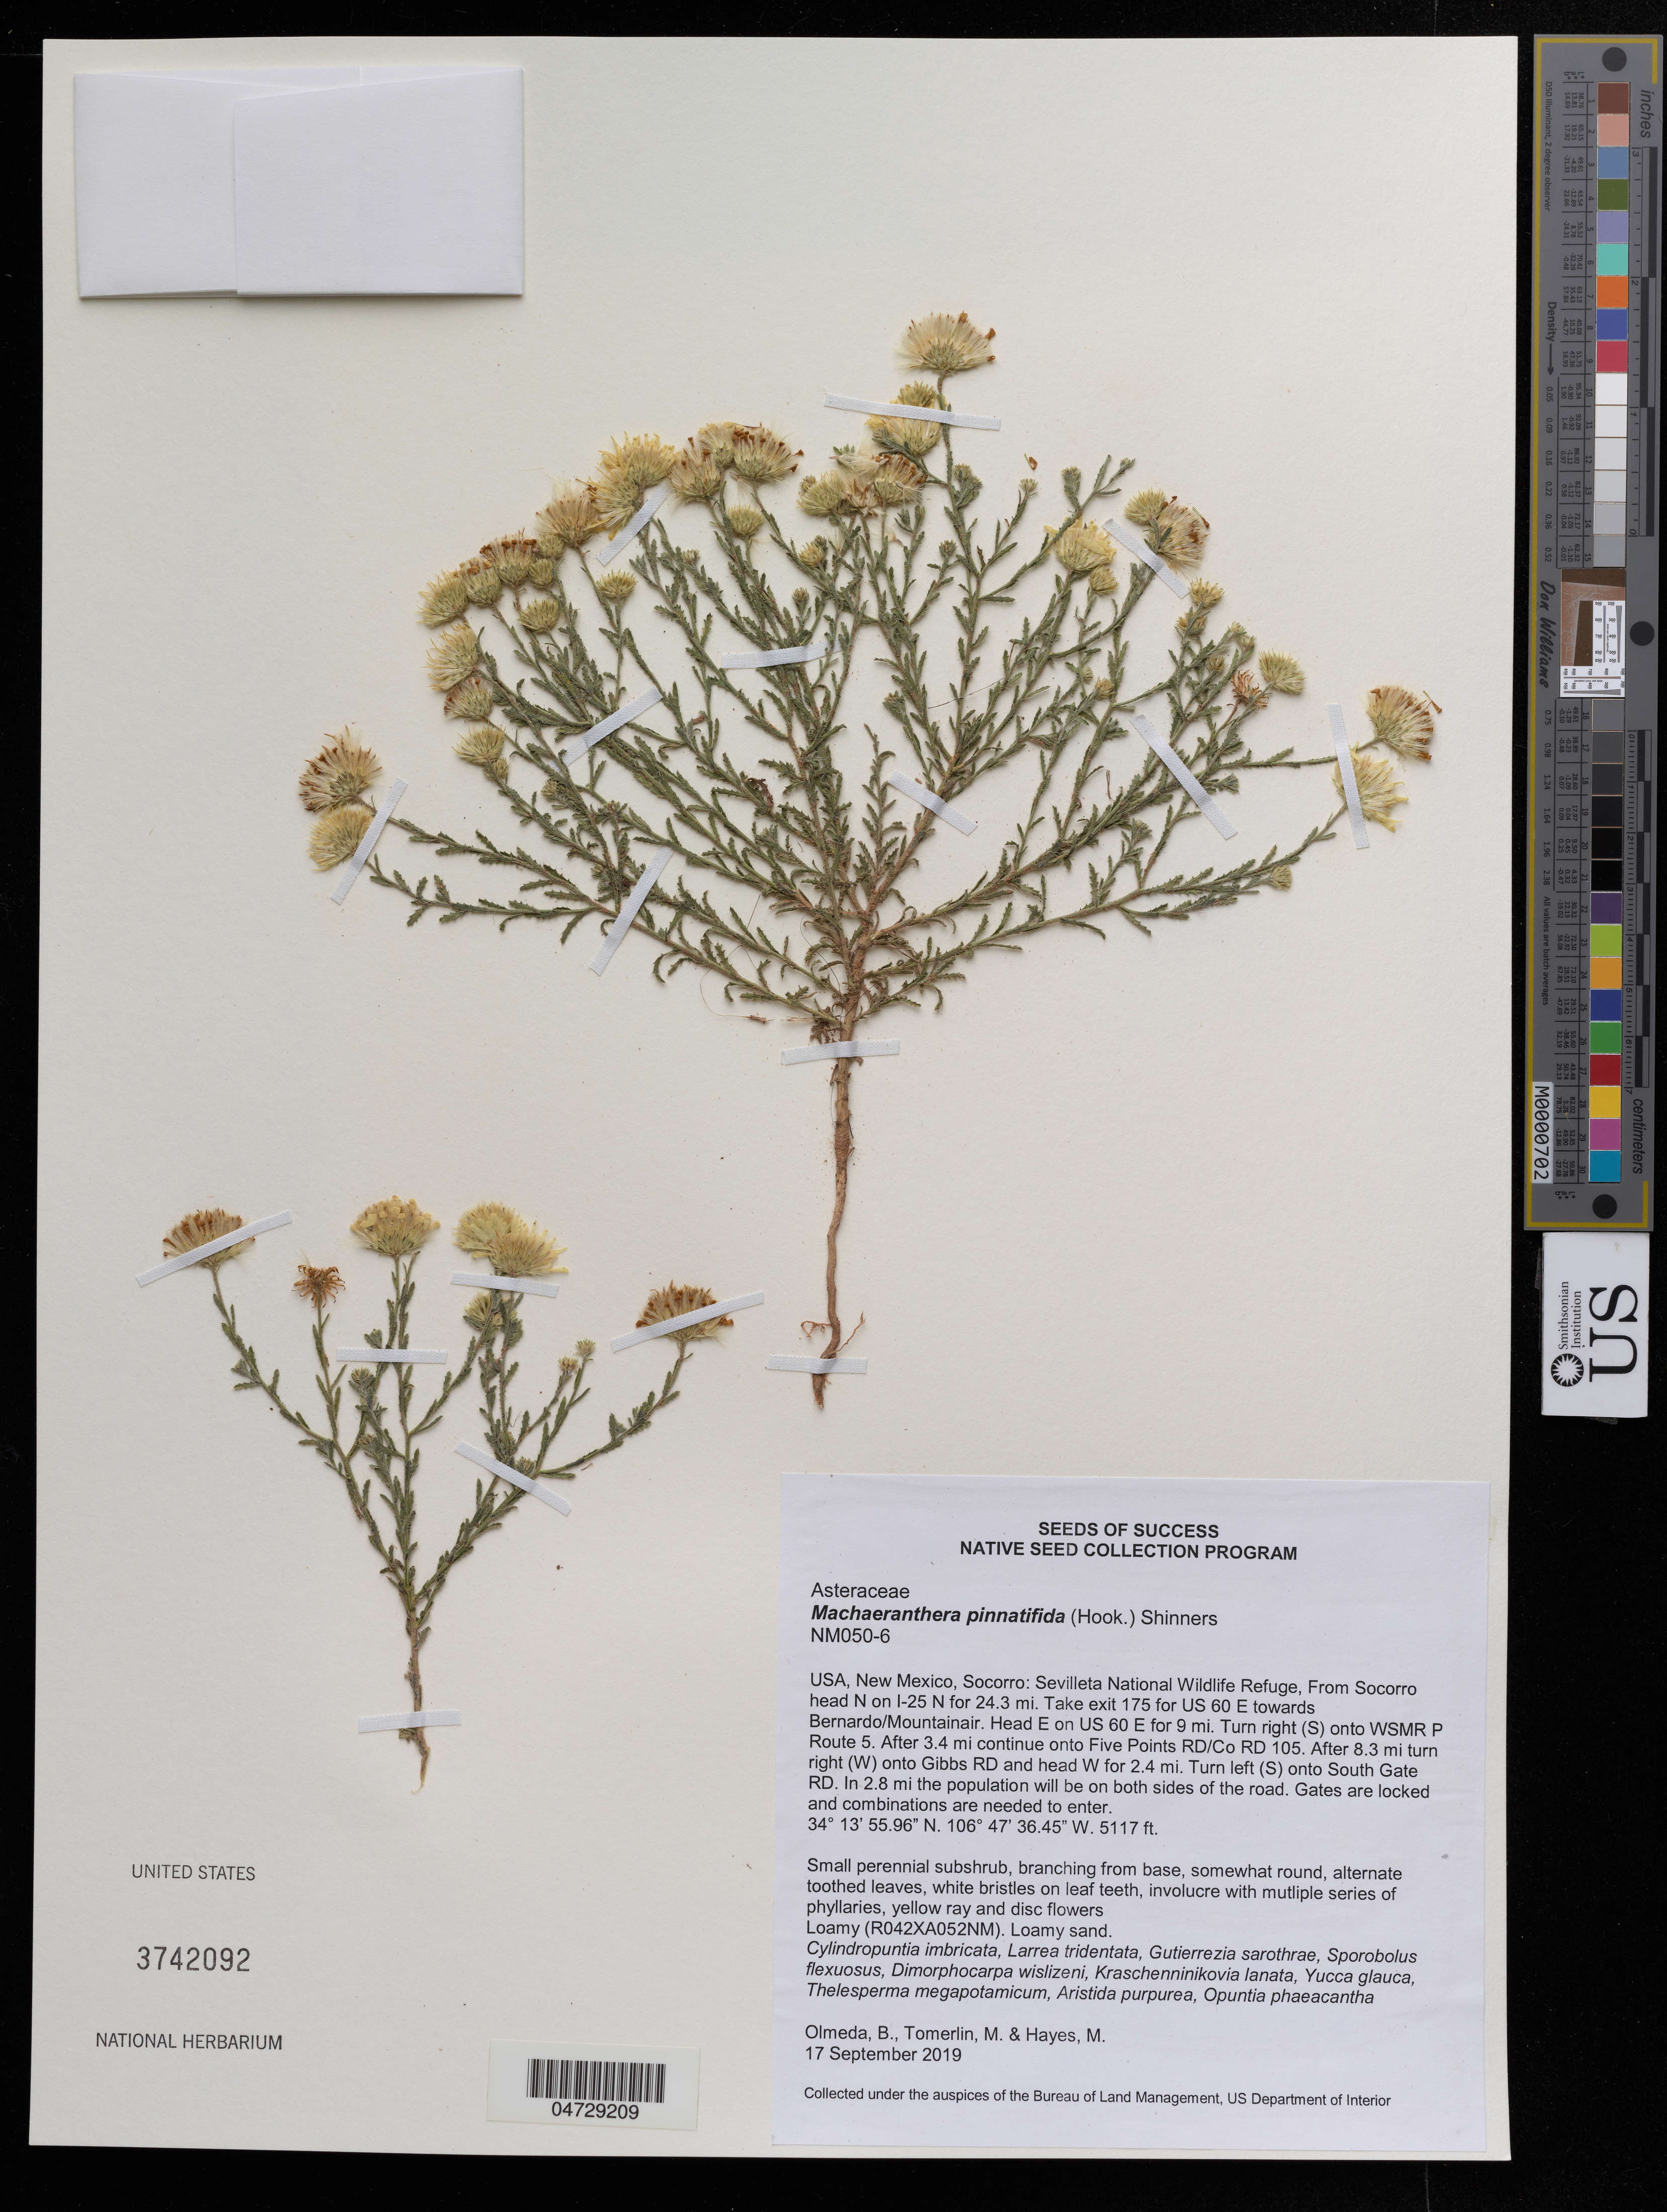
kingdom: Plantae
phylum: Tracheophyta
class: Magnoliopsida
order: Asterales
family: Asteraceae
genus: Machaeranthera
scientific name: Machaeranthera pinnatifida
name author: (Hook.) Shinners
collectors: B. Olmeda, M. Tomerlin & M. Hayes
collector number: NM050-6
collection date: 2019-09-17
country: United States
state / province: New Mexico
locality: Socorro: Sevilleta National Wildlife Refuge, From Socorro head N on I-25 for 24.3 mi. Take exit 175 for US 60 E towards Bernardo/Mountainair. Head E on US 60 E for 9 mi. Turn right (S) onto WSMR P Route 5. After 3.4 mi continue onto Five Points RD/Co RD 105. After 8.3 mi turn right (W) onto Gibbs RD and head W for 2.4 mi. Turn left (S) onto South Gate RD. In 2.8 mi the population will be on both sides of the road. Gates are locked and combinations are needed to enter.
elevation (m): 1560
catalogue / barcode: US 3742092